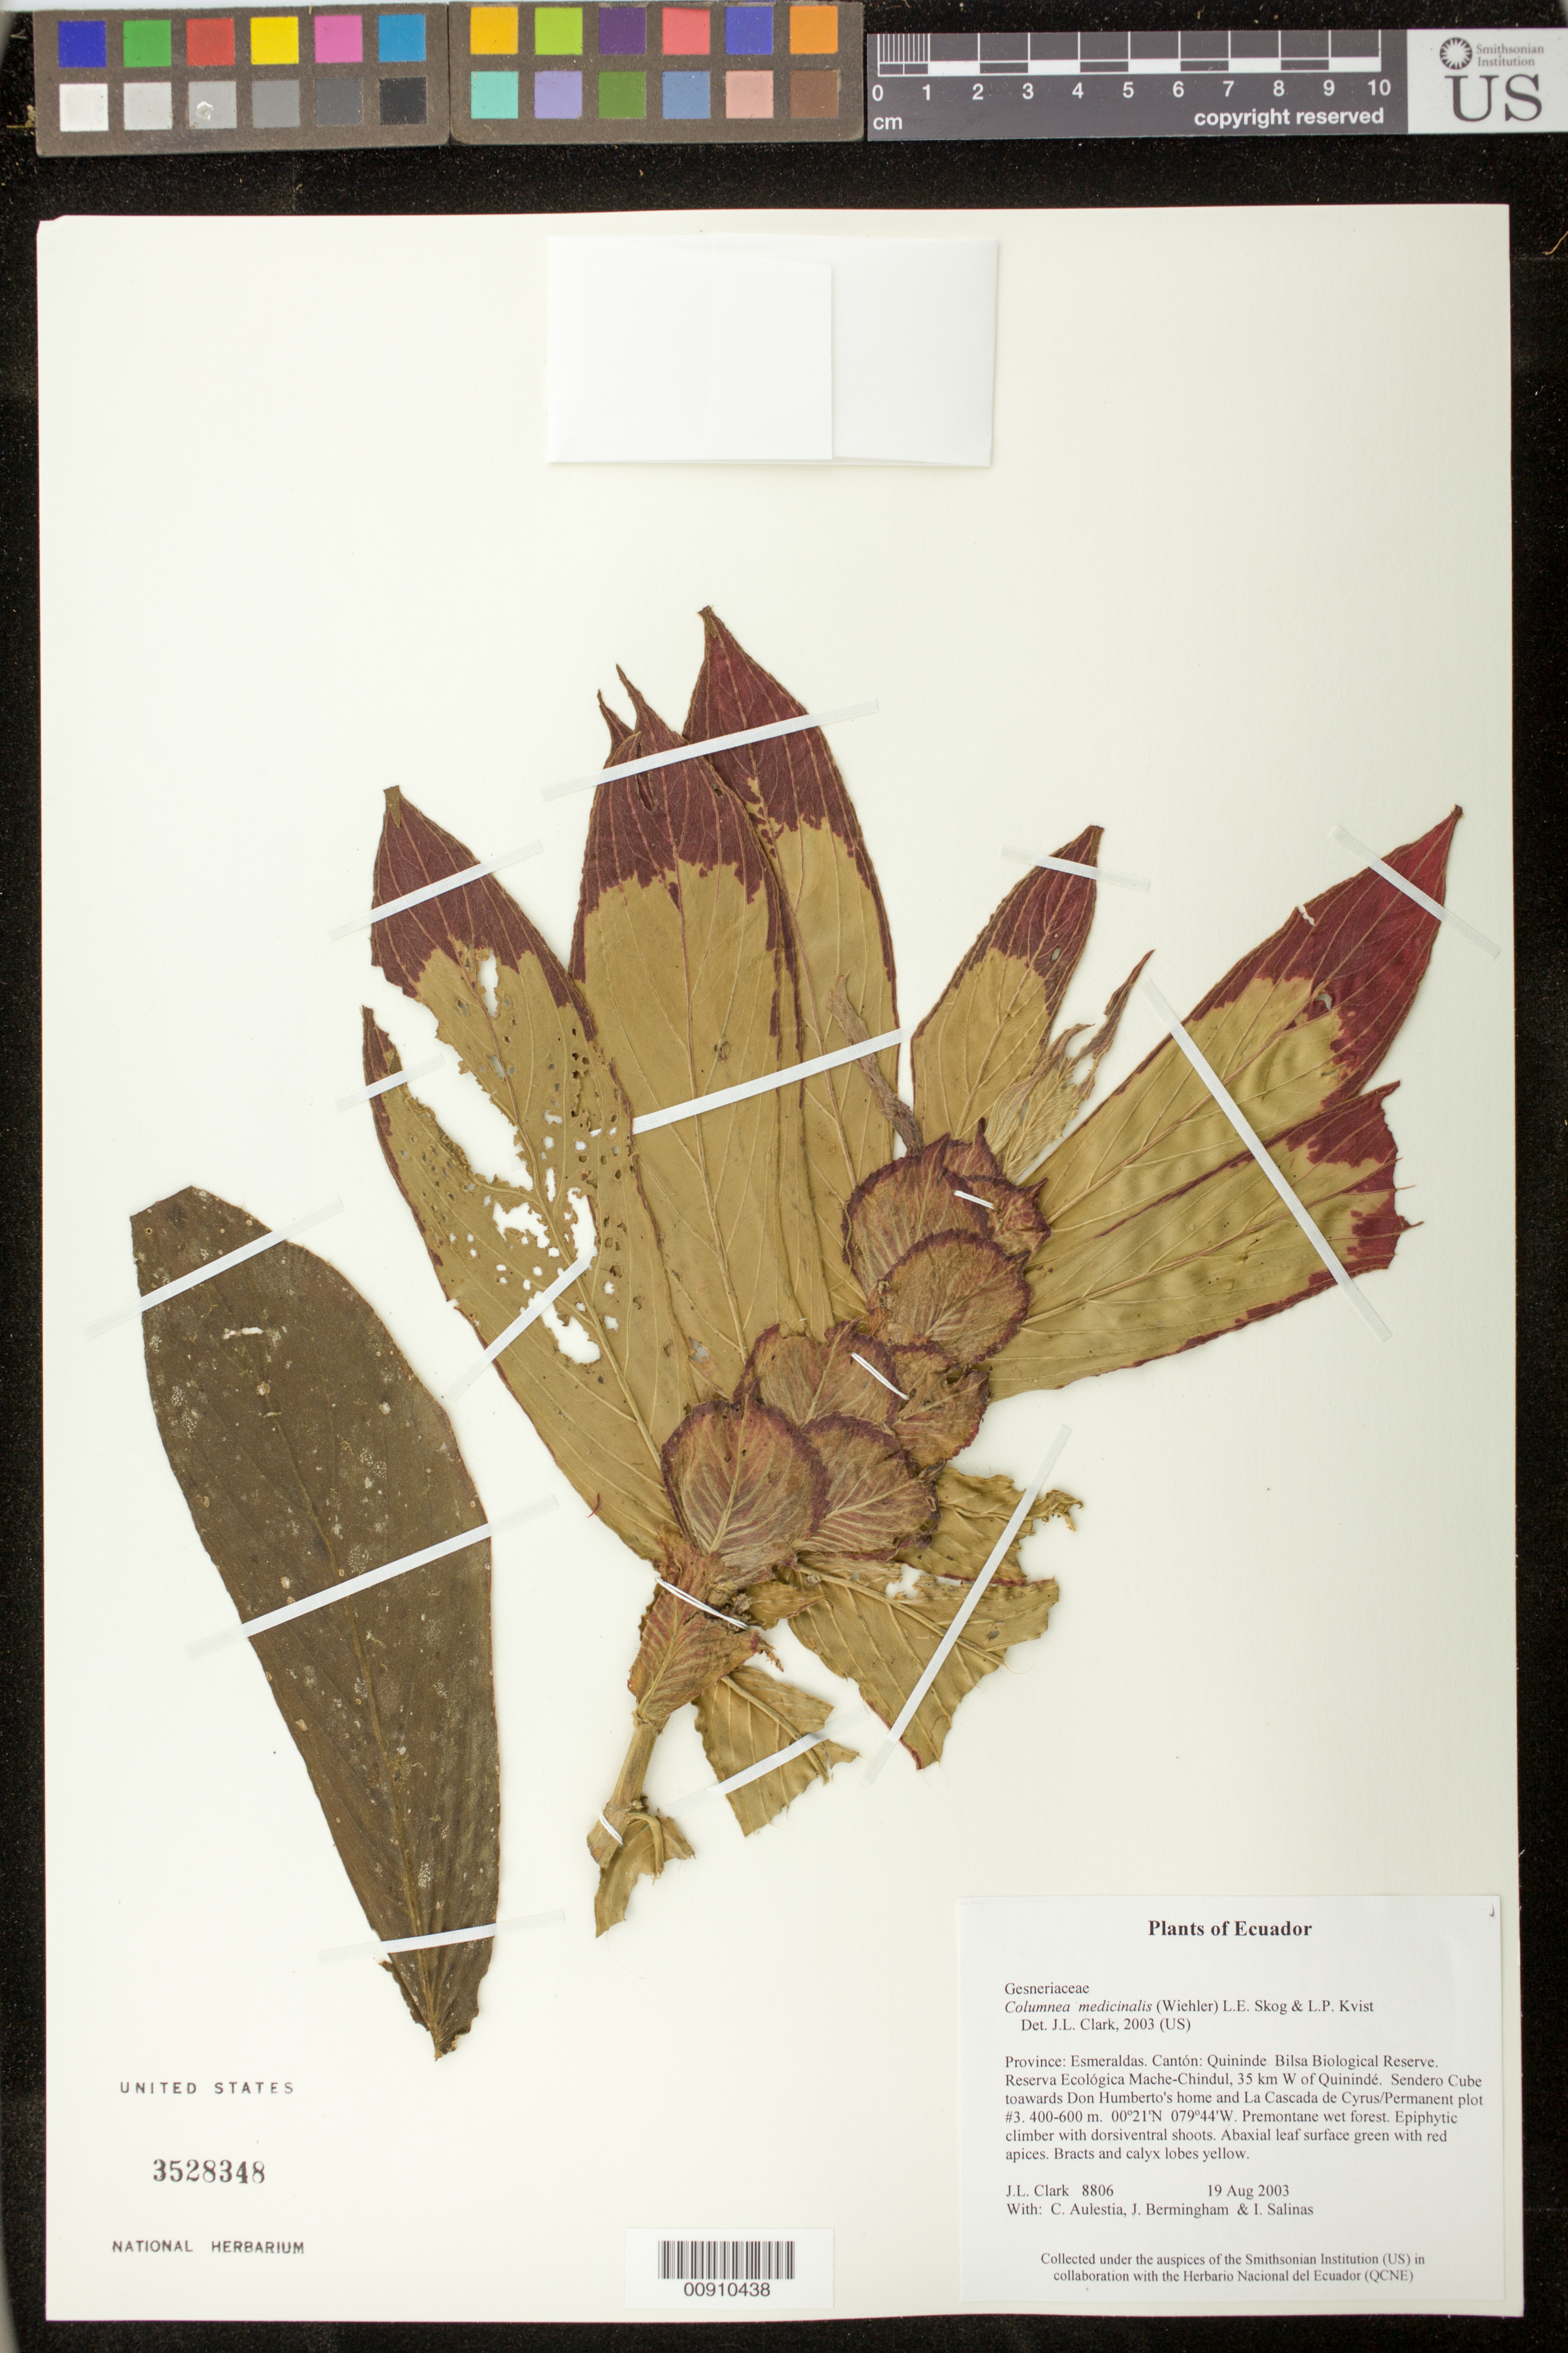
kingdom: Plantae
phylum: Tracheophyta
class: Magnoliopsida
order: Lamiales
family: Gesneriaceae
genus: Columnea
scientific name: Columnea medicinalis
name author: (Wiehler) L.E. Skog & L.P. Kvist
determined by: Clark, J. L., (SEL), The Marie Selby Botanical Garden (UNITED STATES)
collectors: J. L. Clark, C. Aulestia, J. Bermingham & I. Salinas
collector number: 8806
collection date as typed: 19 Aug 2003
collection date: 2003-08-19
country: Ecuador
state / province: Esmeraldas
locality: Quininde. Bilsa Biological Reserve. Reserva Ecológica Mache-Chindul, 35 km W of Quinindé. Sendero Cube toawards Don Humberto's home and La Cascada de Cyrus/Permanent plot #3.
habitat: Premontane wet forest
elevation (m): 400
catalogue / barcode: US 3528348